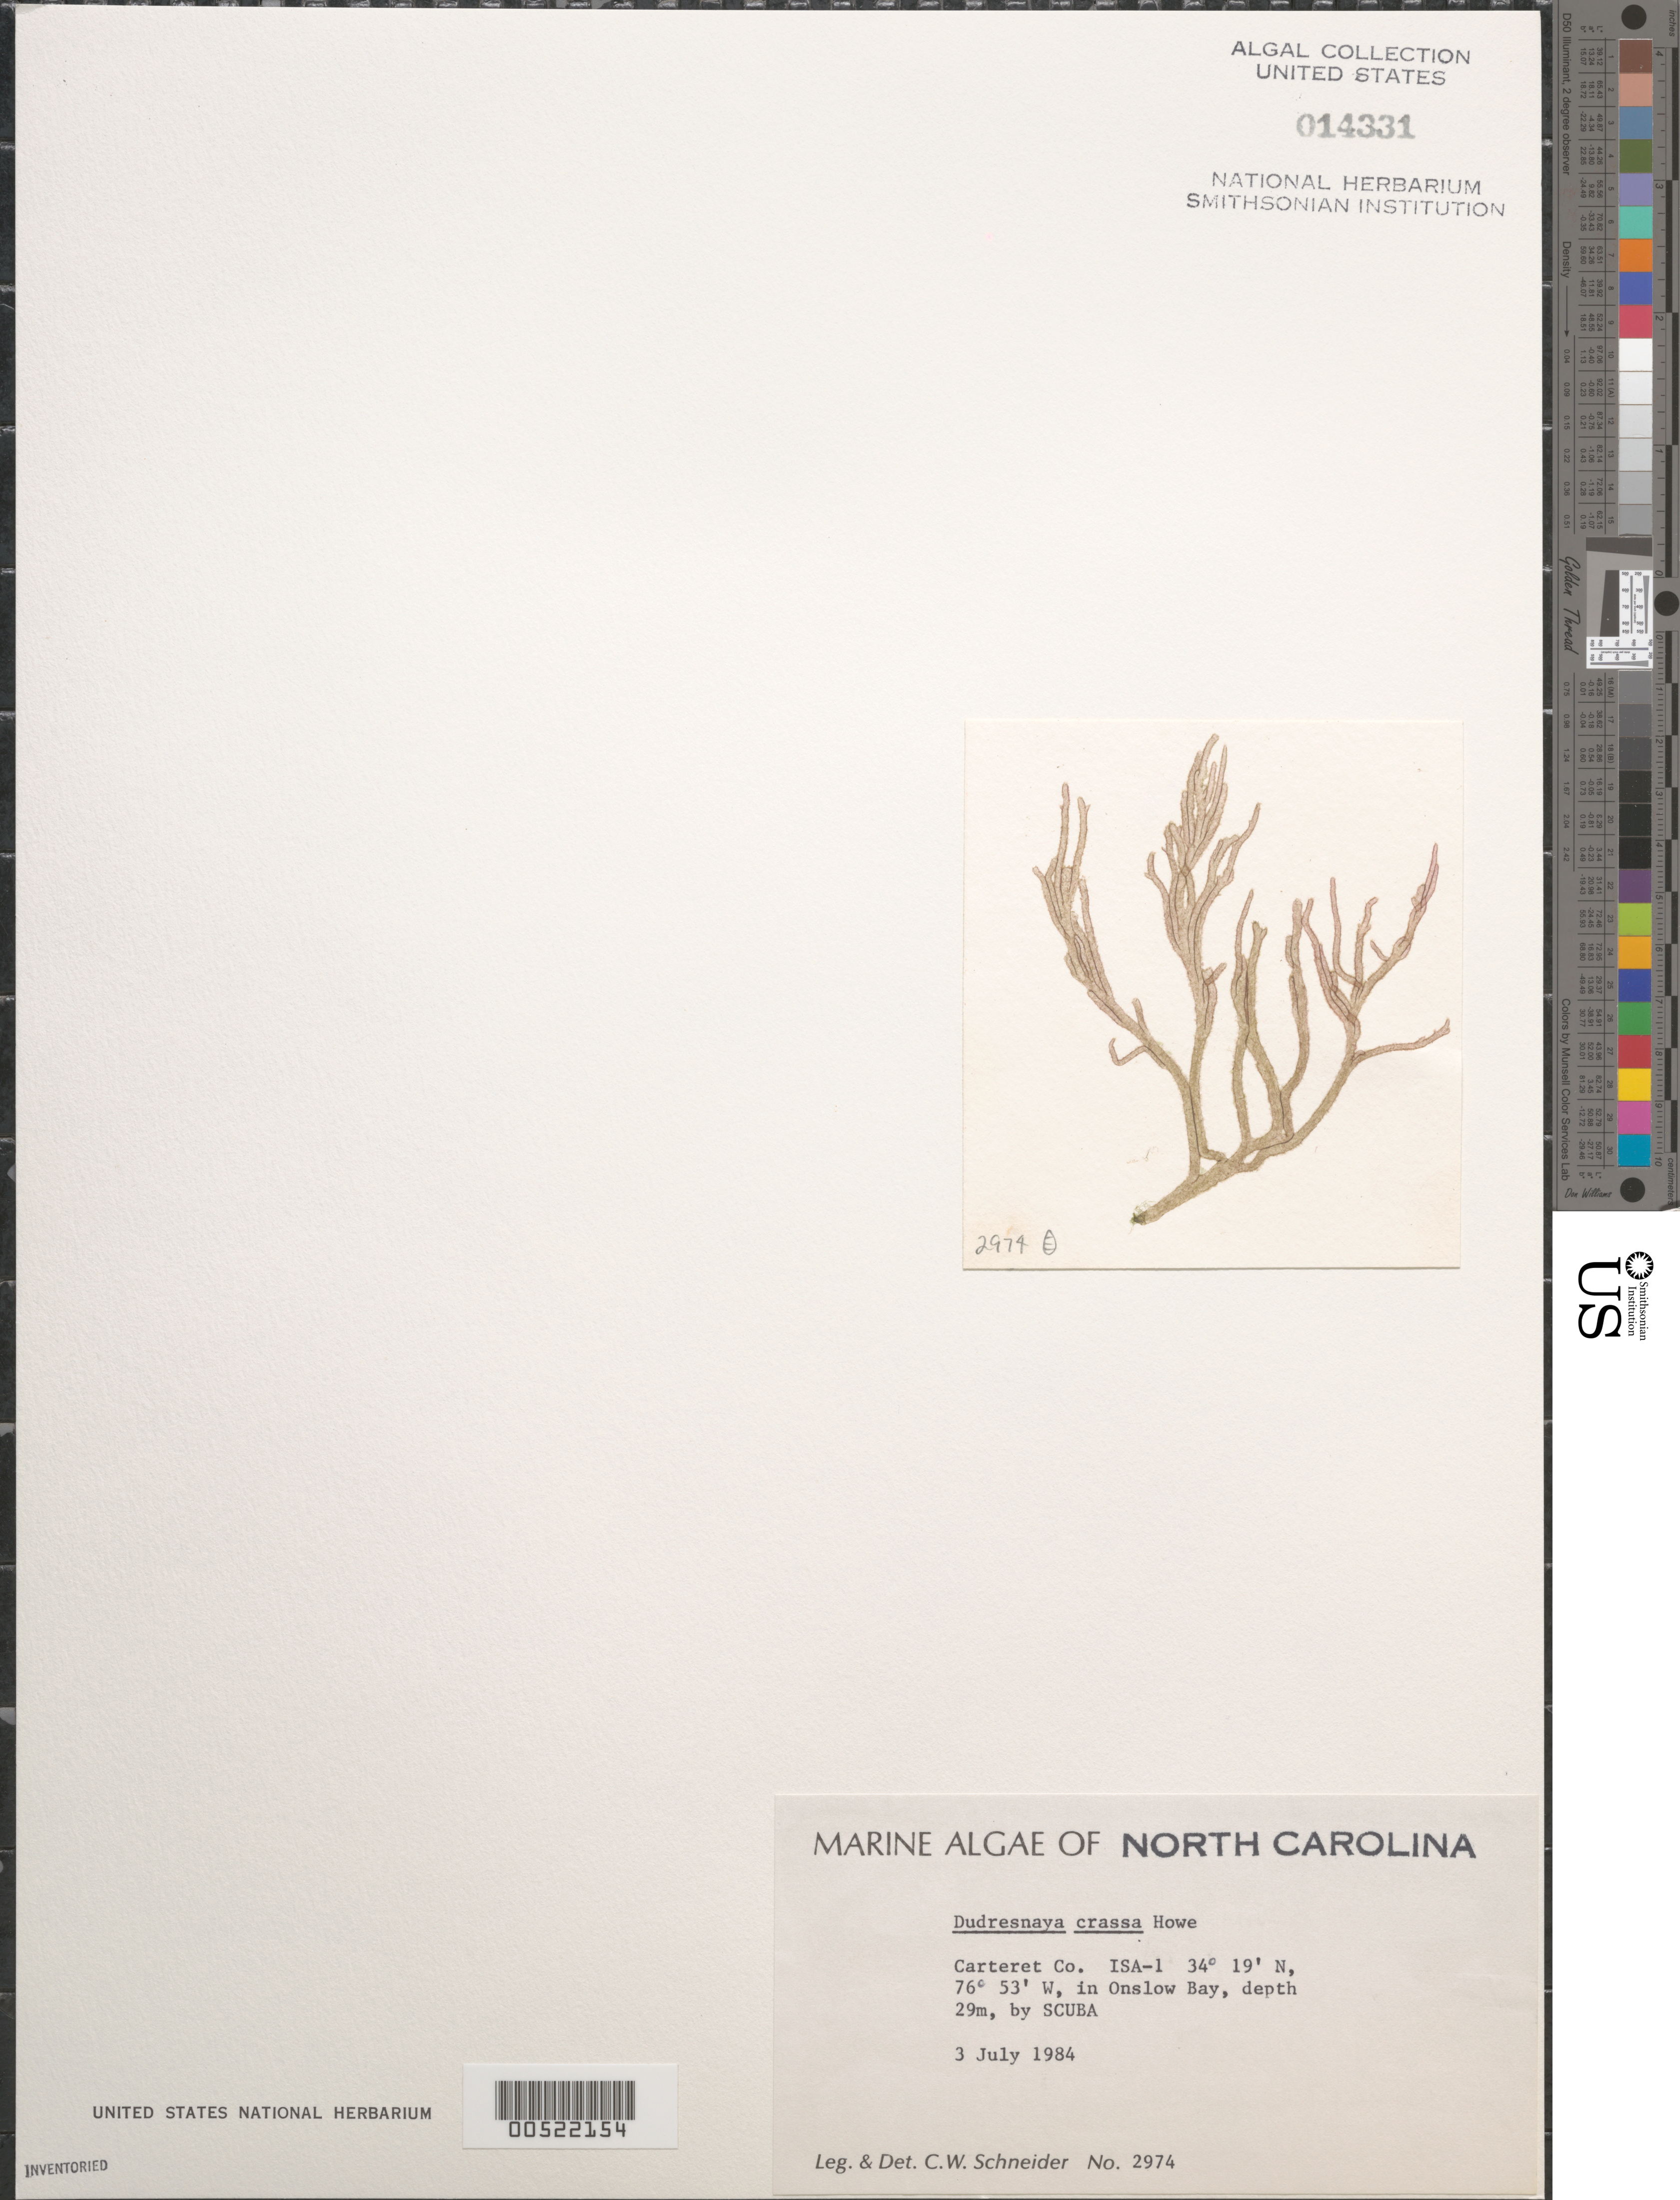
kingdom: Plantae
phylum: Rhodophyta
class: Florideophyceae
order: Gigartinales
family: Dumontiaceae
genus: Dudresnaya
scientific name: Dudresnaya crassa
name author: M. Howe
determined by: Schneider, C. W.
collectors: C. W. Schneider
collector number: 2974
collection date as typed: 03 Jul 1984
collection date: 1984-07-03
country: United States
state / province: North Carolina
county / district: Carteret County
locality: Onslow Bay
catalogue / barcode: US 14331